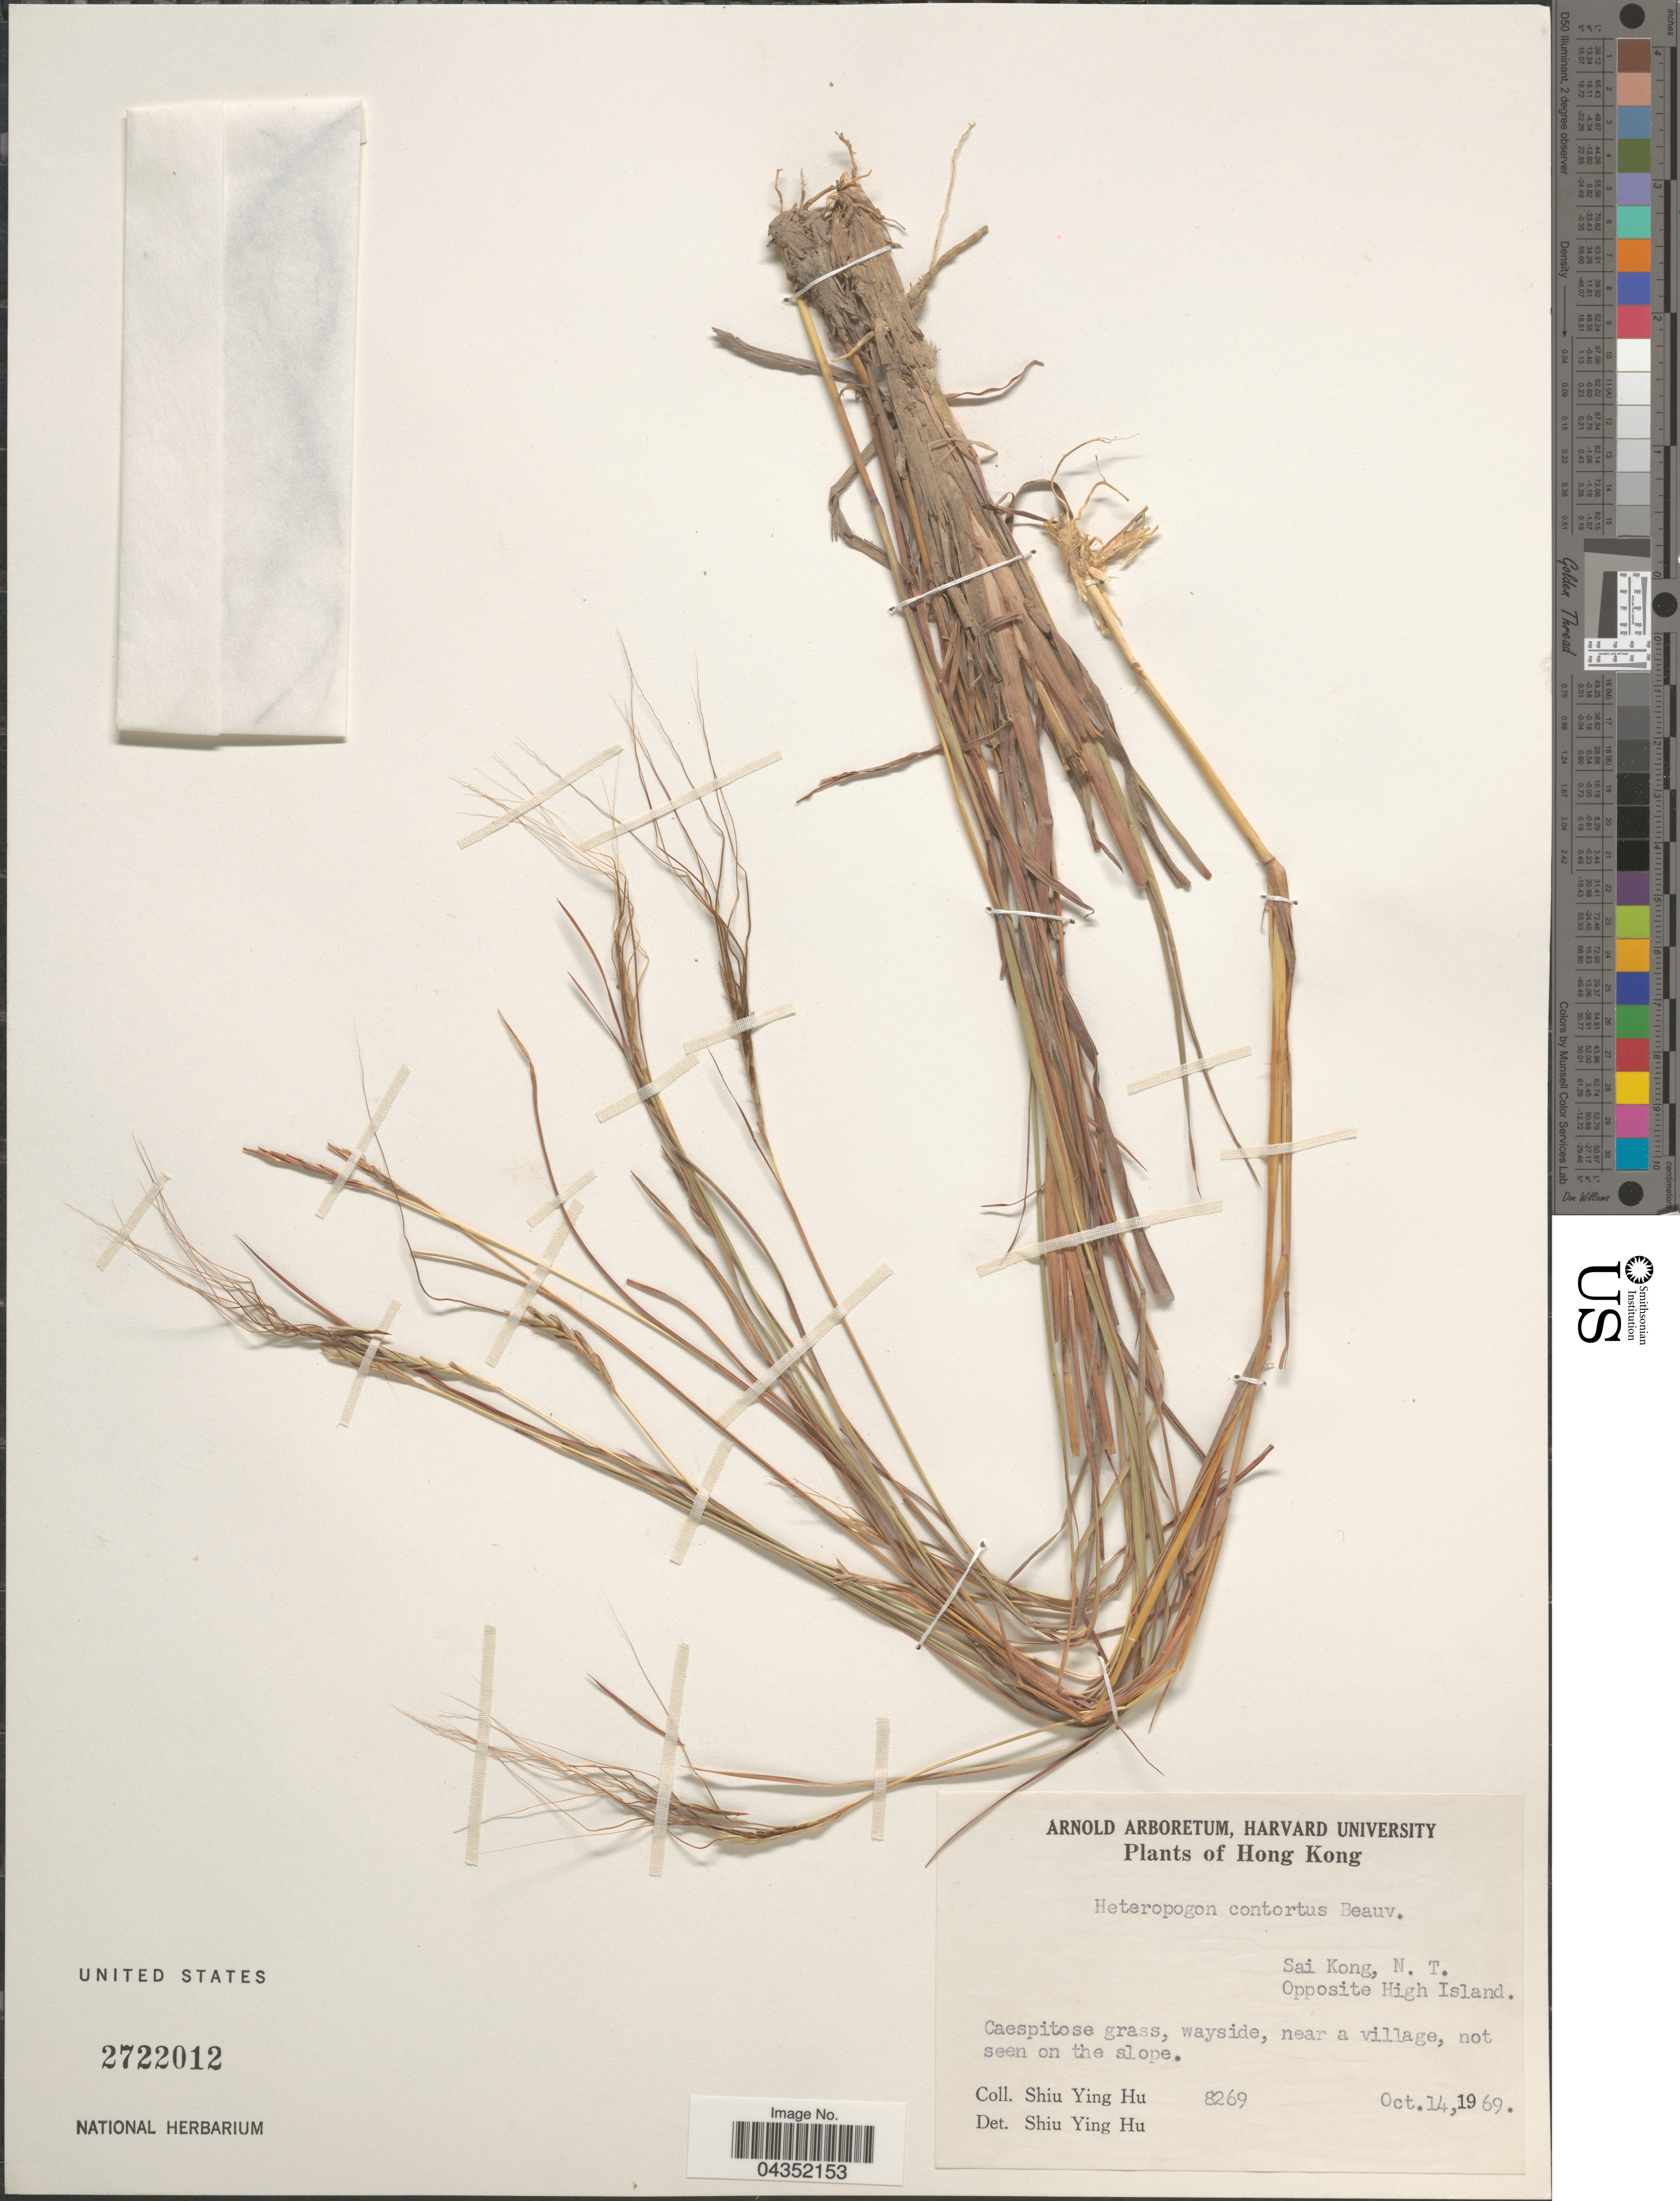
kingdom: Plantae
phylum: Tracheophyta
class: Liliopsida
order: Poales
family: Poaceae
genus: Heteropogon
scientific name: Heteropogon contortus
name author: (L.) P. Beauv. ex Roem. & Schult.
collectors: S. Y. Hu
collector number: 8269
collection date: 1969-10-14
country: China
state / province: Hong Kong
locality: Sai Kong, N. T. Opposite High Island.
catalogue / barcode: US 2722012